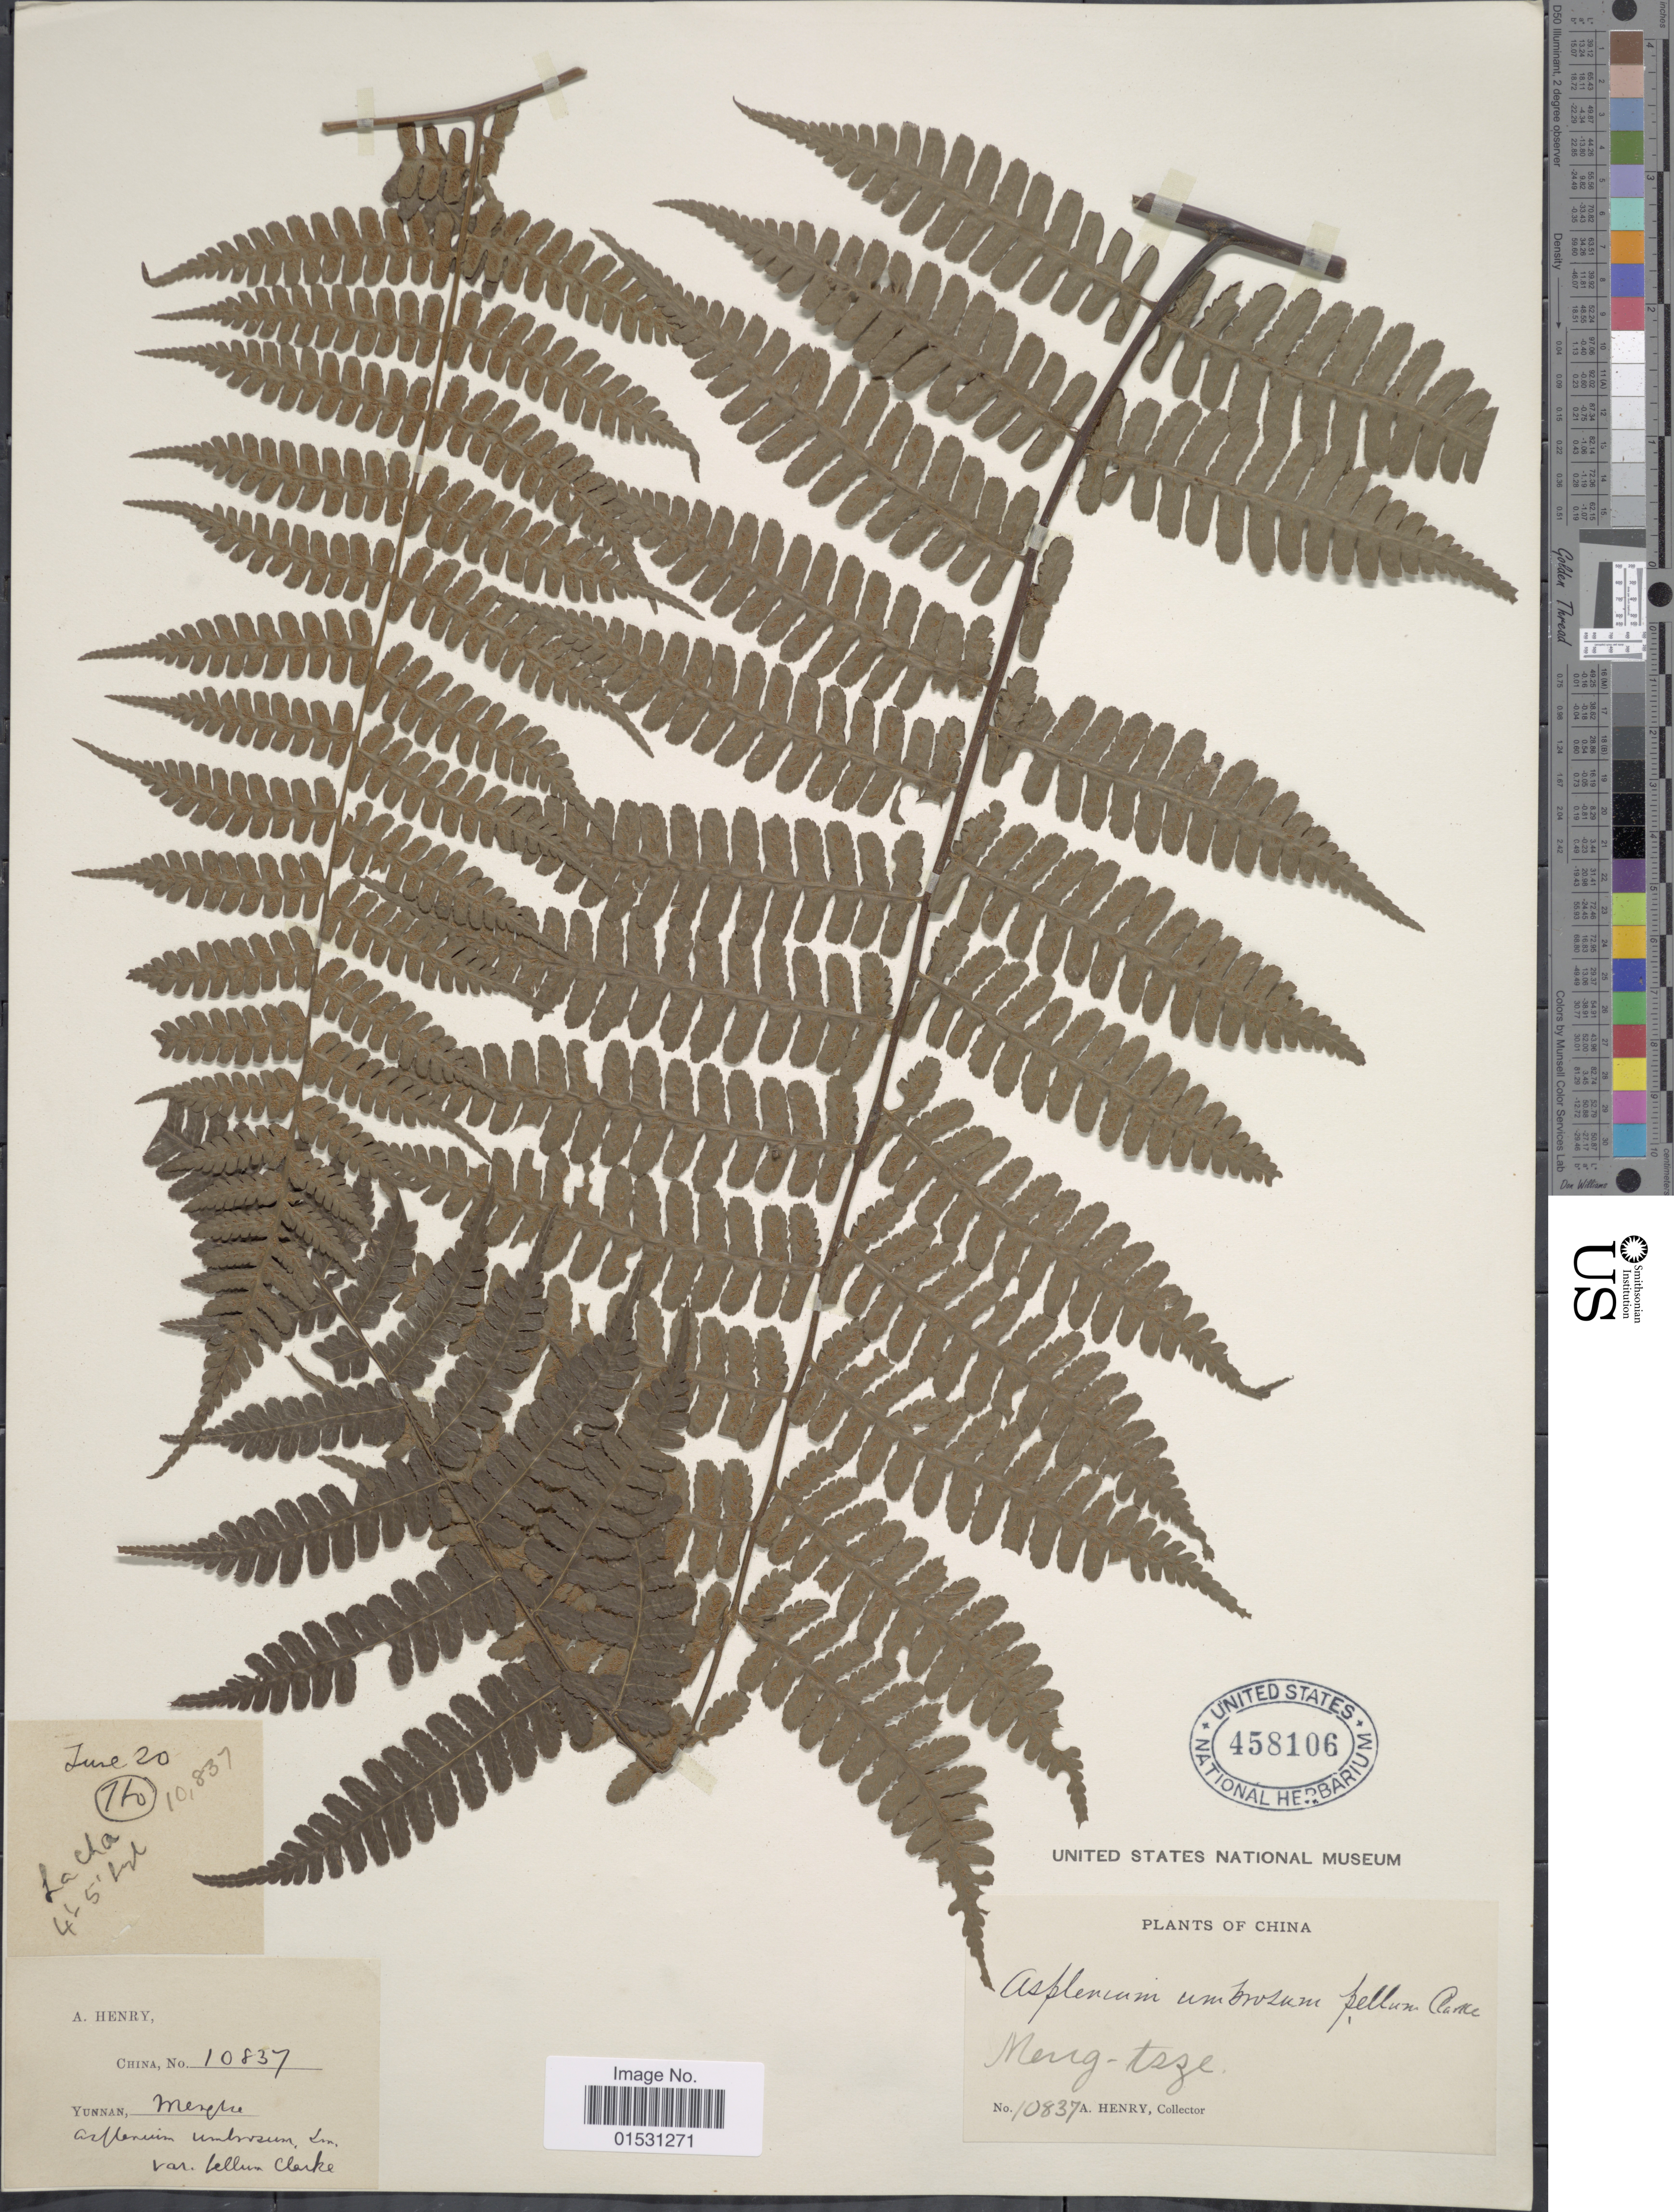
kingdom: Plantae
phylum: Tracheophyta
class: Polypodiopsida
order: Polypodiales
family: Athyriaceae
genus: Athyrium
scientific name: Athyrium umbrosum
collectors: A. Henry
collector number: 10837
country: China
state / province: Yunnan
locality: Meng-tsze.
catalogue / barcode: US 458106